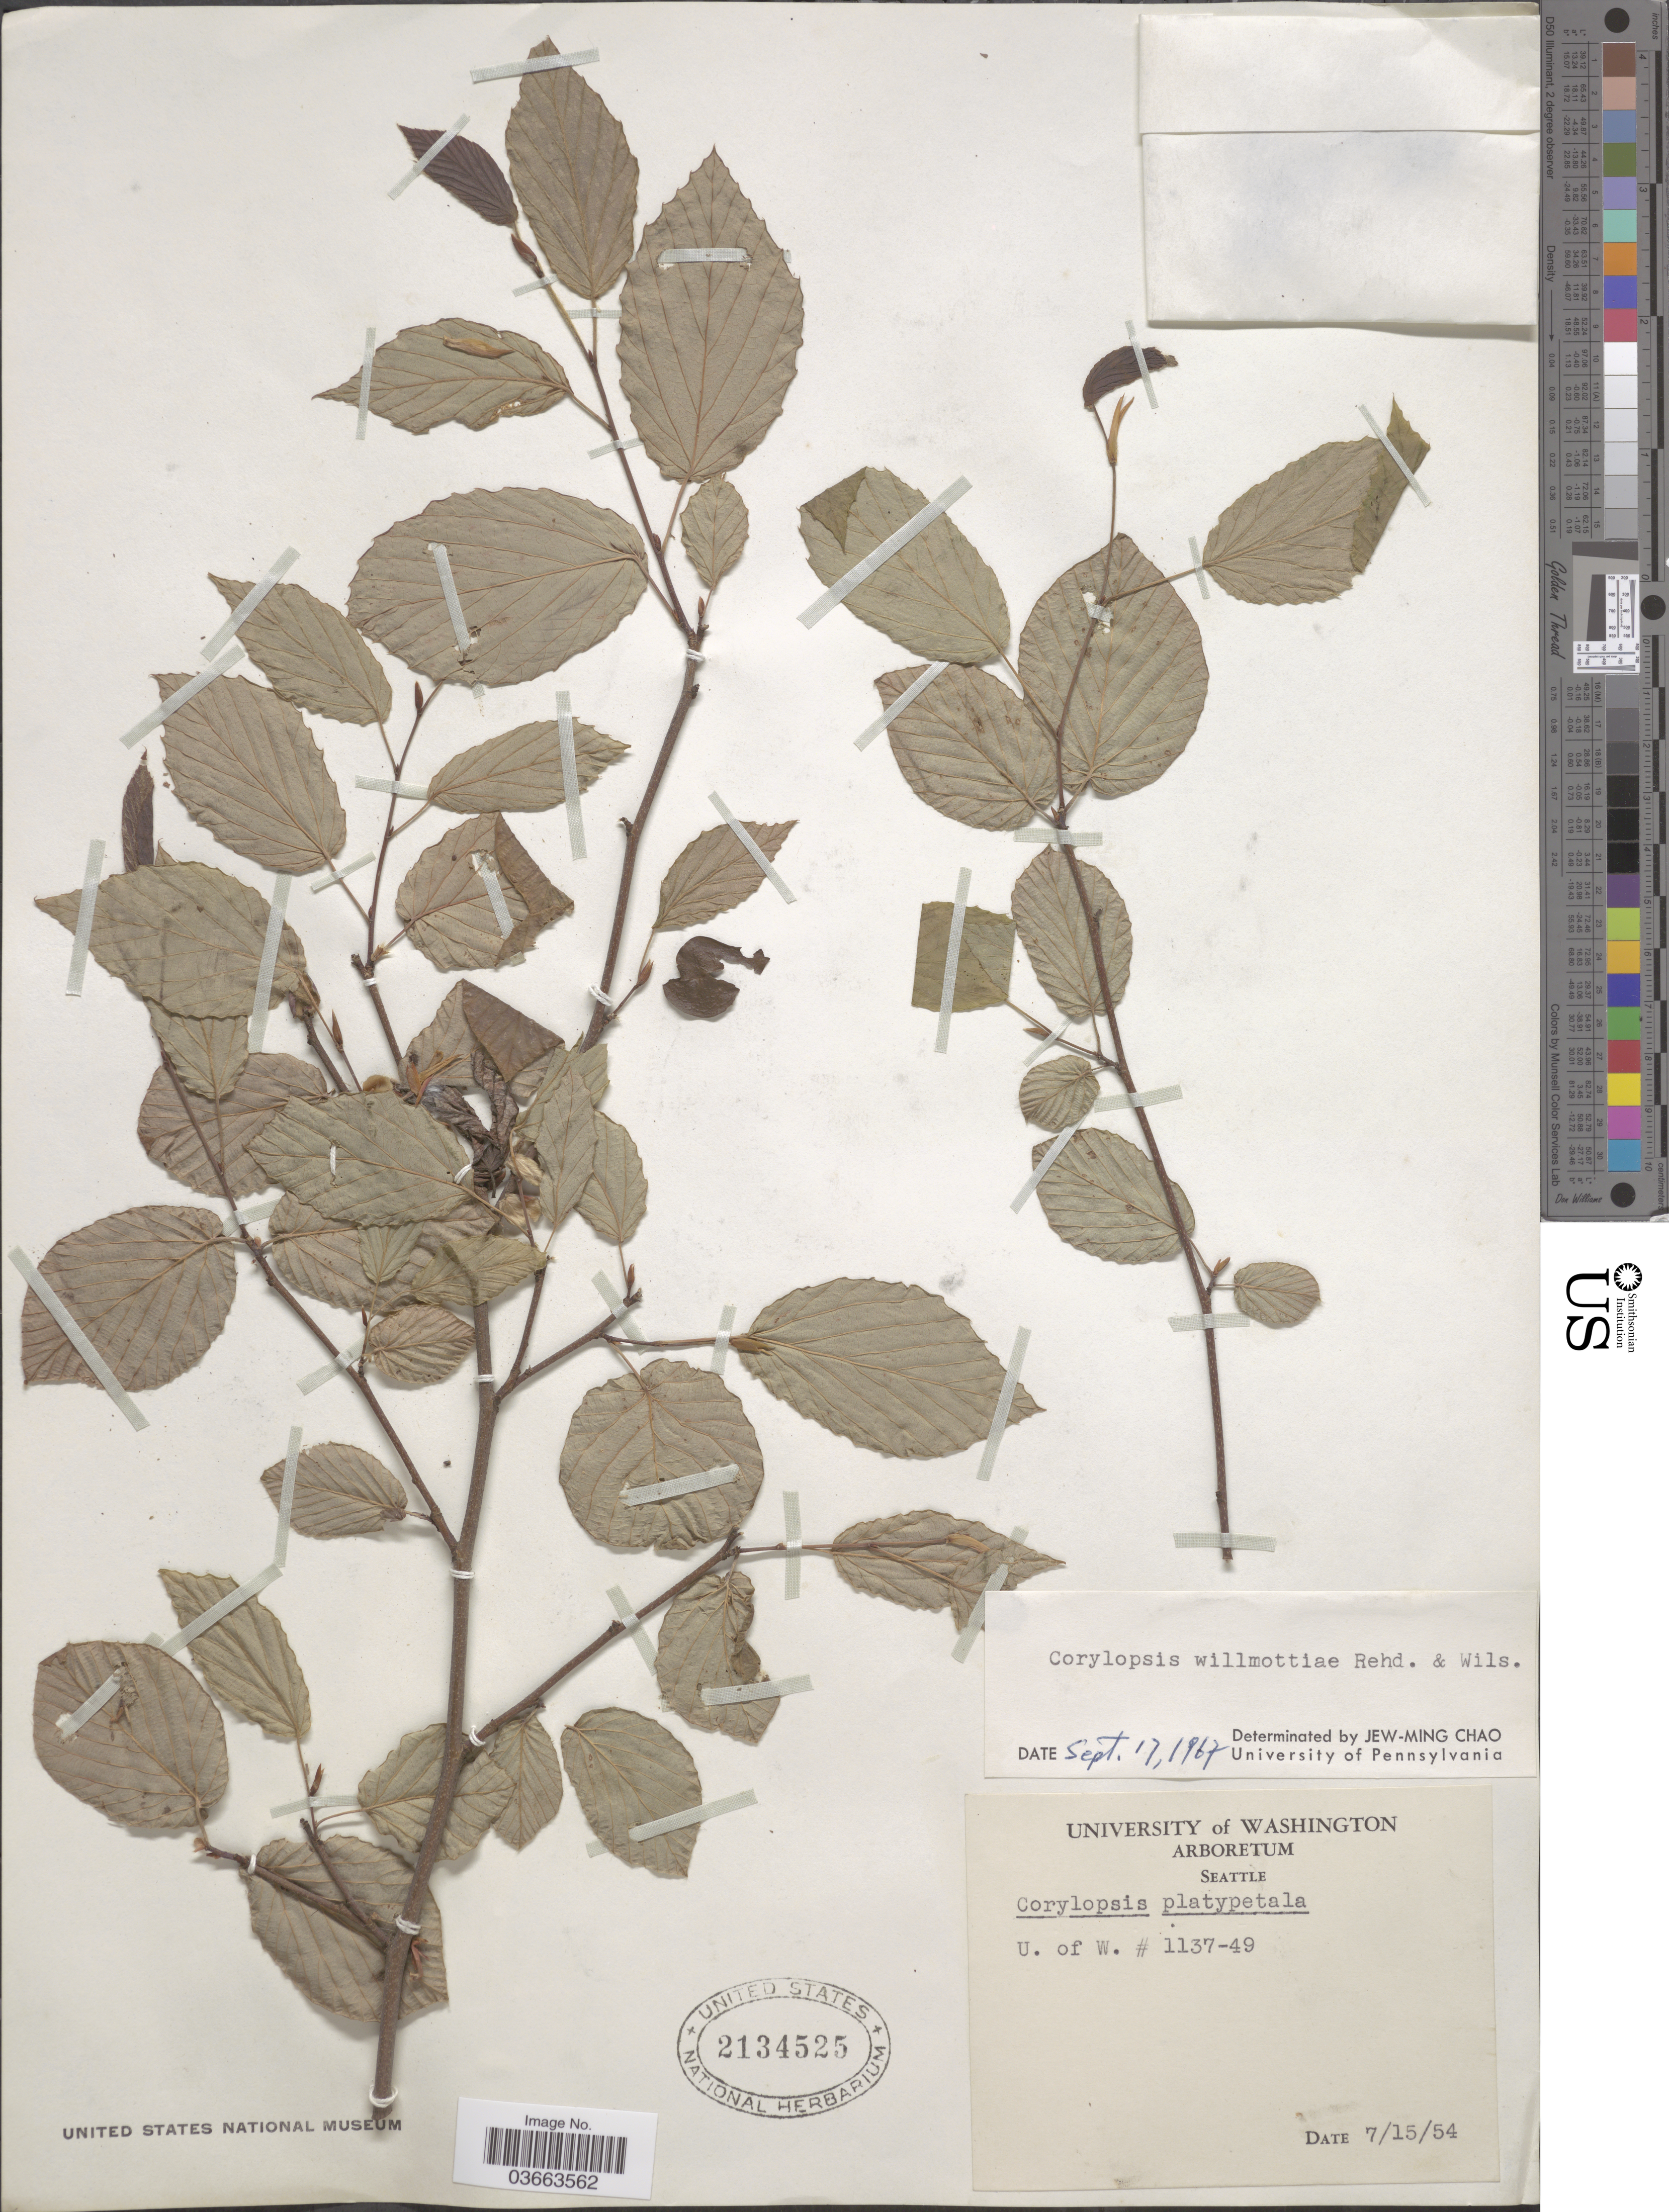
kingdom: Plantae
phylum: Tracheophyta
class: Magnoliopsida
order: Saxifragales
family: Hamamelidaceae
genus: Corylopsis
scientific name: Corylopsis willmottiae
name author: Rehder & E.H. Wilson in Sarg.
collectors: University of Washington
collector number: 1137-49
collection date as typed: Transcribed d/m/y: 15/7/54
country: United States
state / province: Washington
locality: U. of W.?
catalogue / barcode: US 2134525